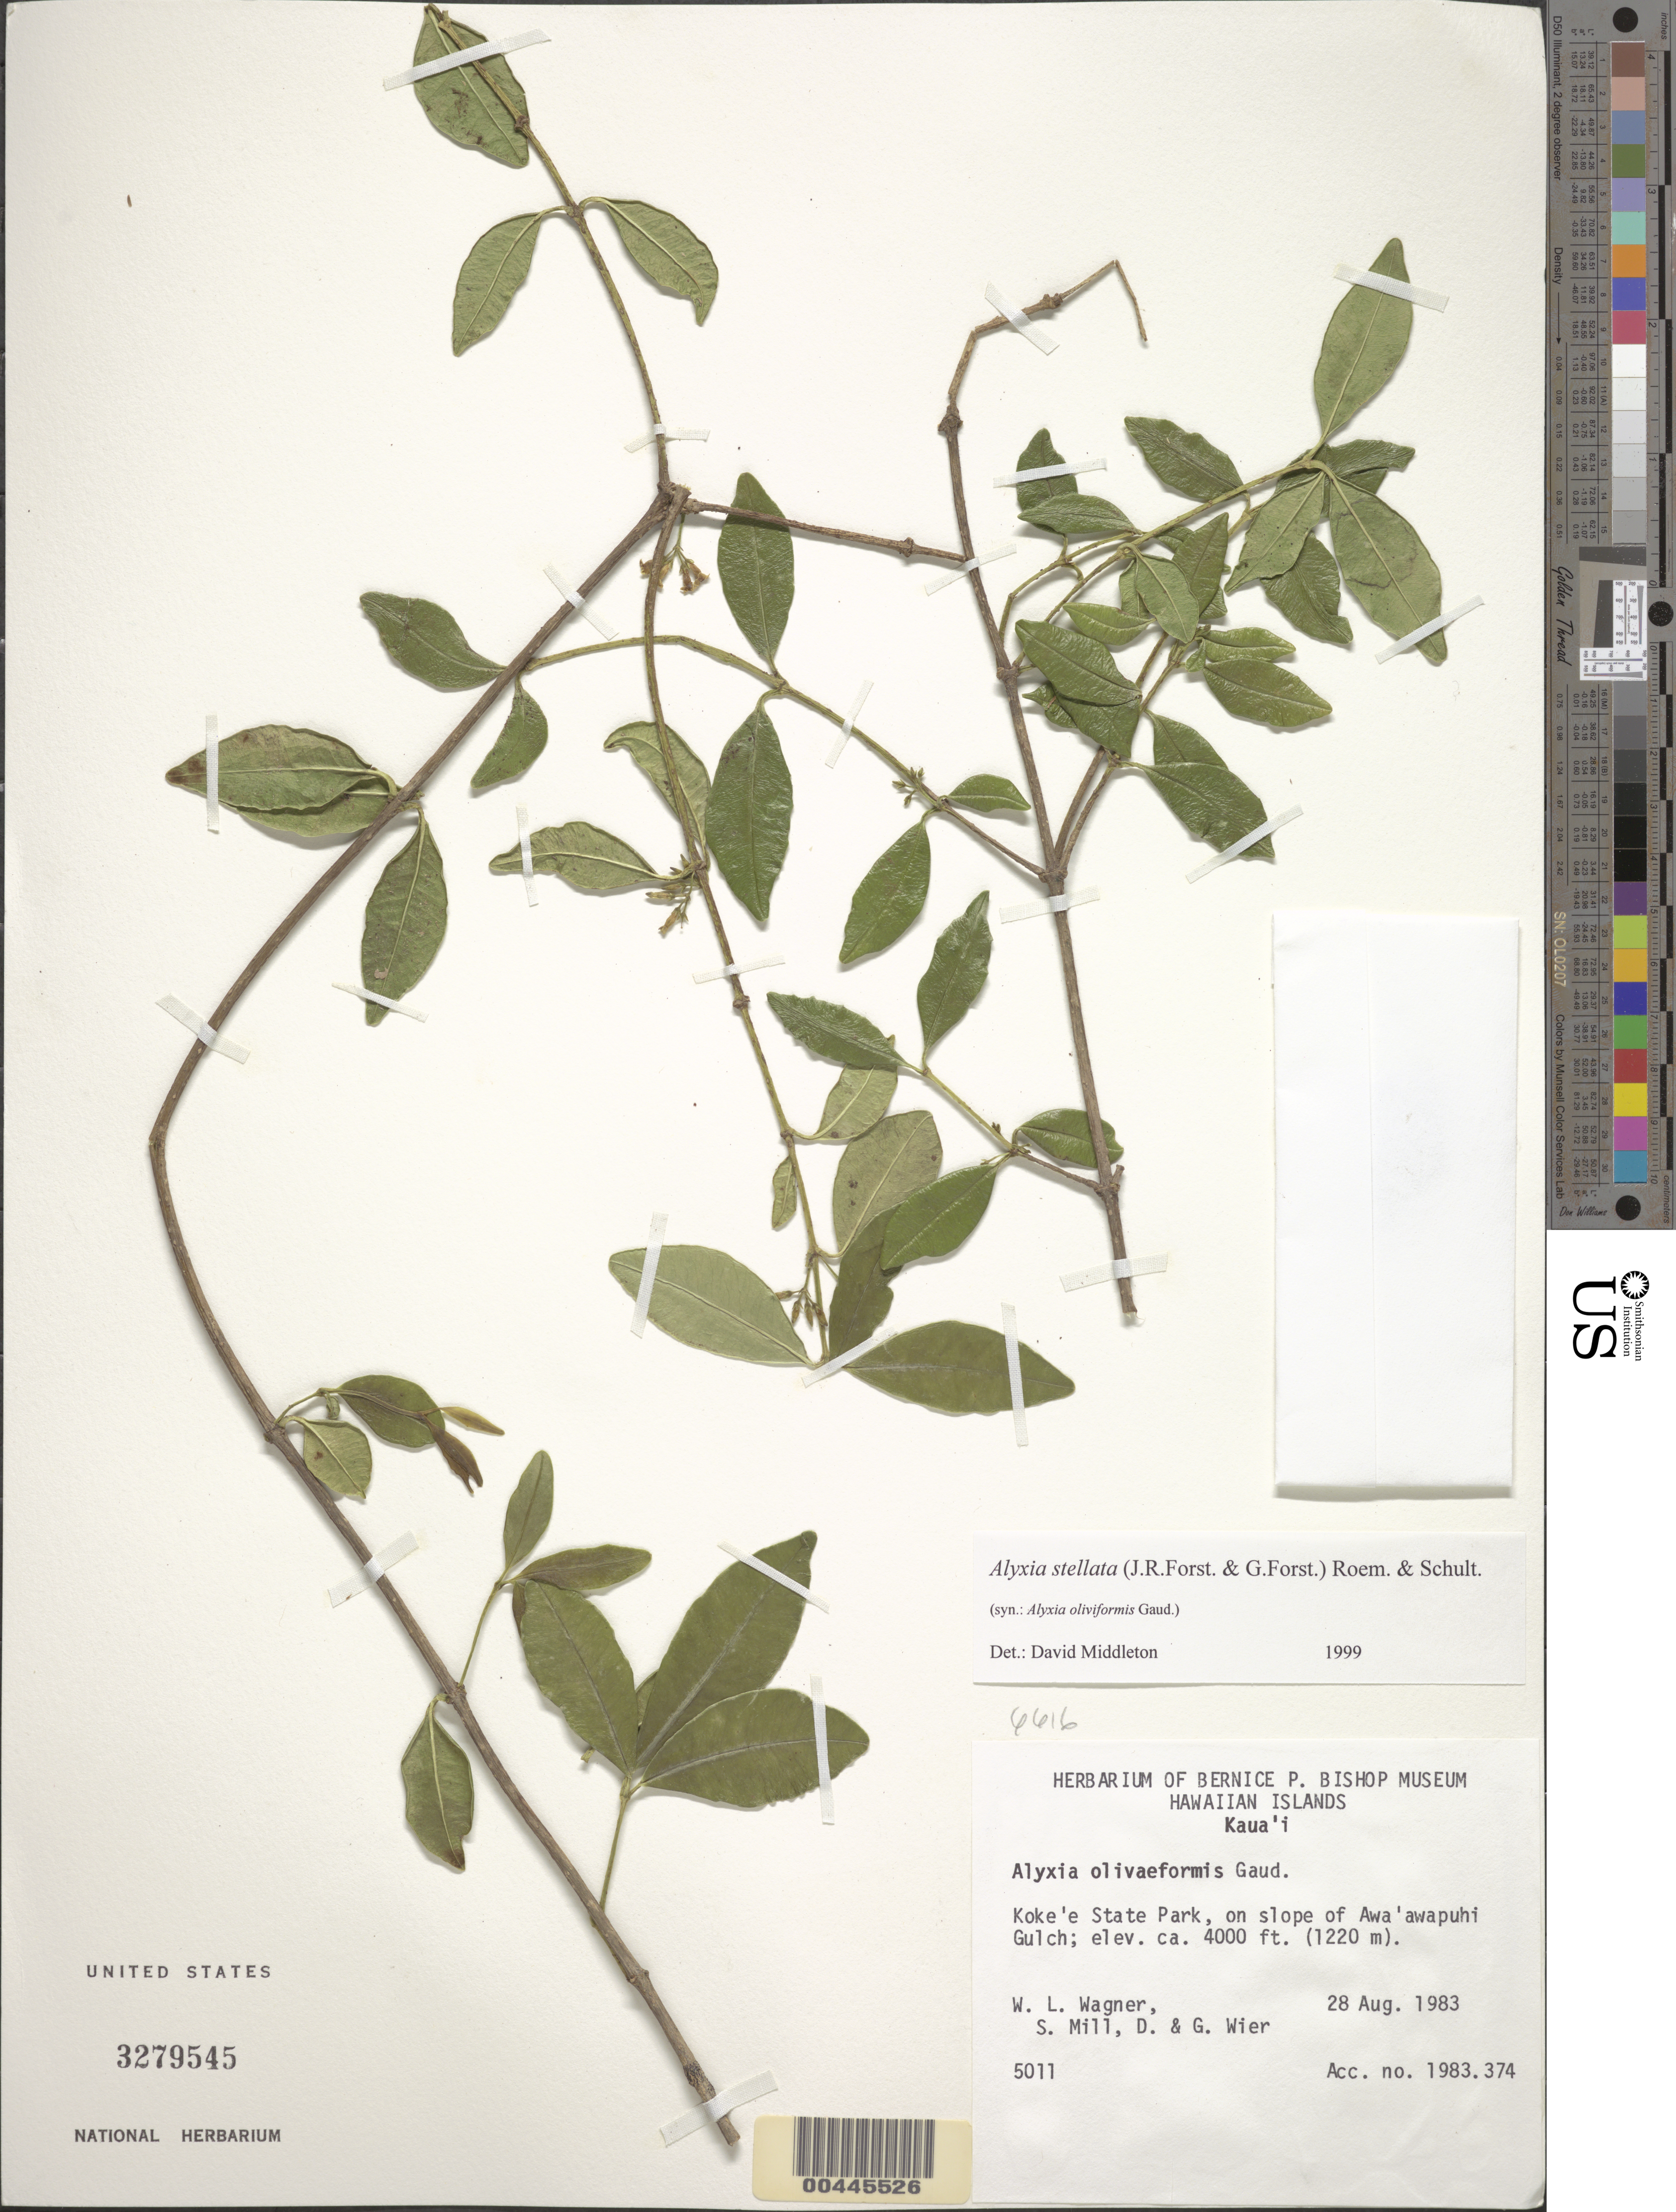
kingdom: Plantae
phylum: Tracheophyta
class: Magnoliopsida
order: Gentianales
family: Apocynaceae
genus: Alyxia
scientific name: Alyxia stellata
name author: (J.R. Forst. & G. Forst.) Roem. & Schult.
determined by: Middleton, D. J.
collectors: W. L. Wagner, S. W. Miller, D. Wier & G. Wier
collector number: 5011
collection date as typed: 28 Aug 1983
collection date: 1983-08-28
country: United States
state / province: Hawaii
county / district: Kauai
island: Kaua'i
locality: Kokee State Park, on slope of Awa'awapuhi Gulch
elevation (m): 1220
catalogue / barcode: US 3279545